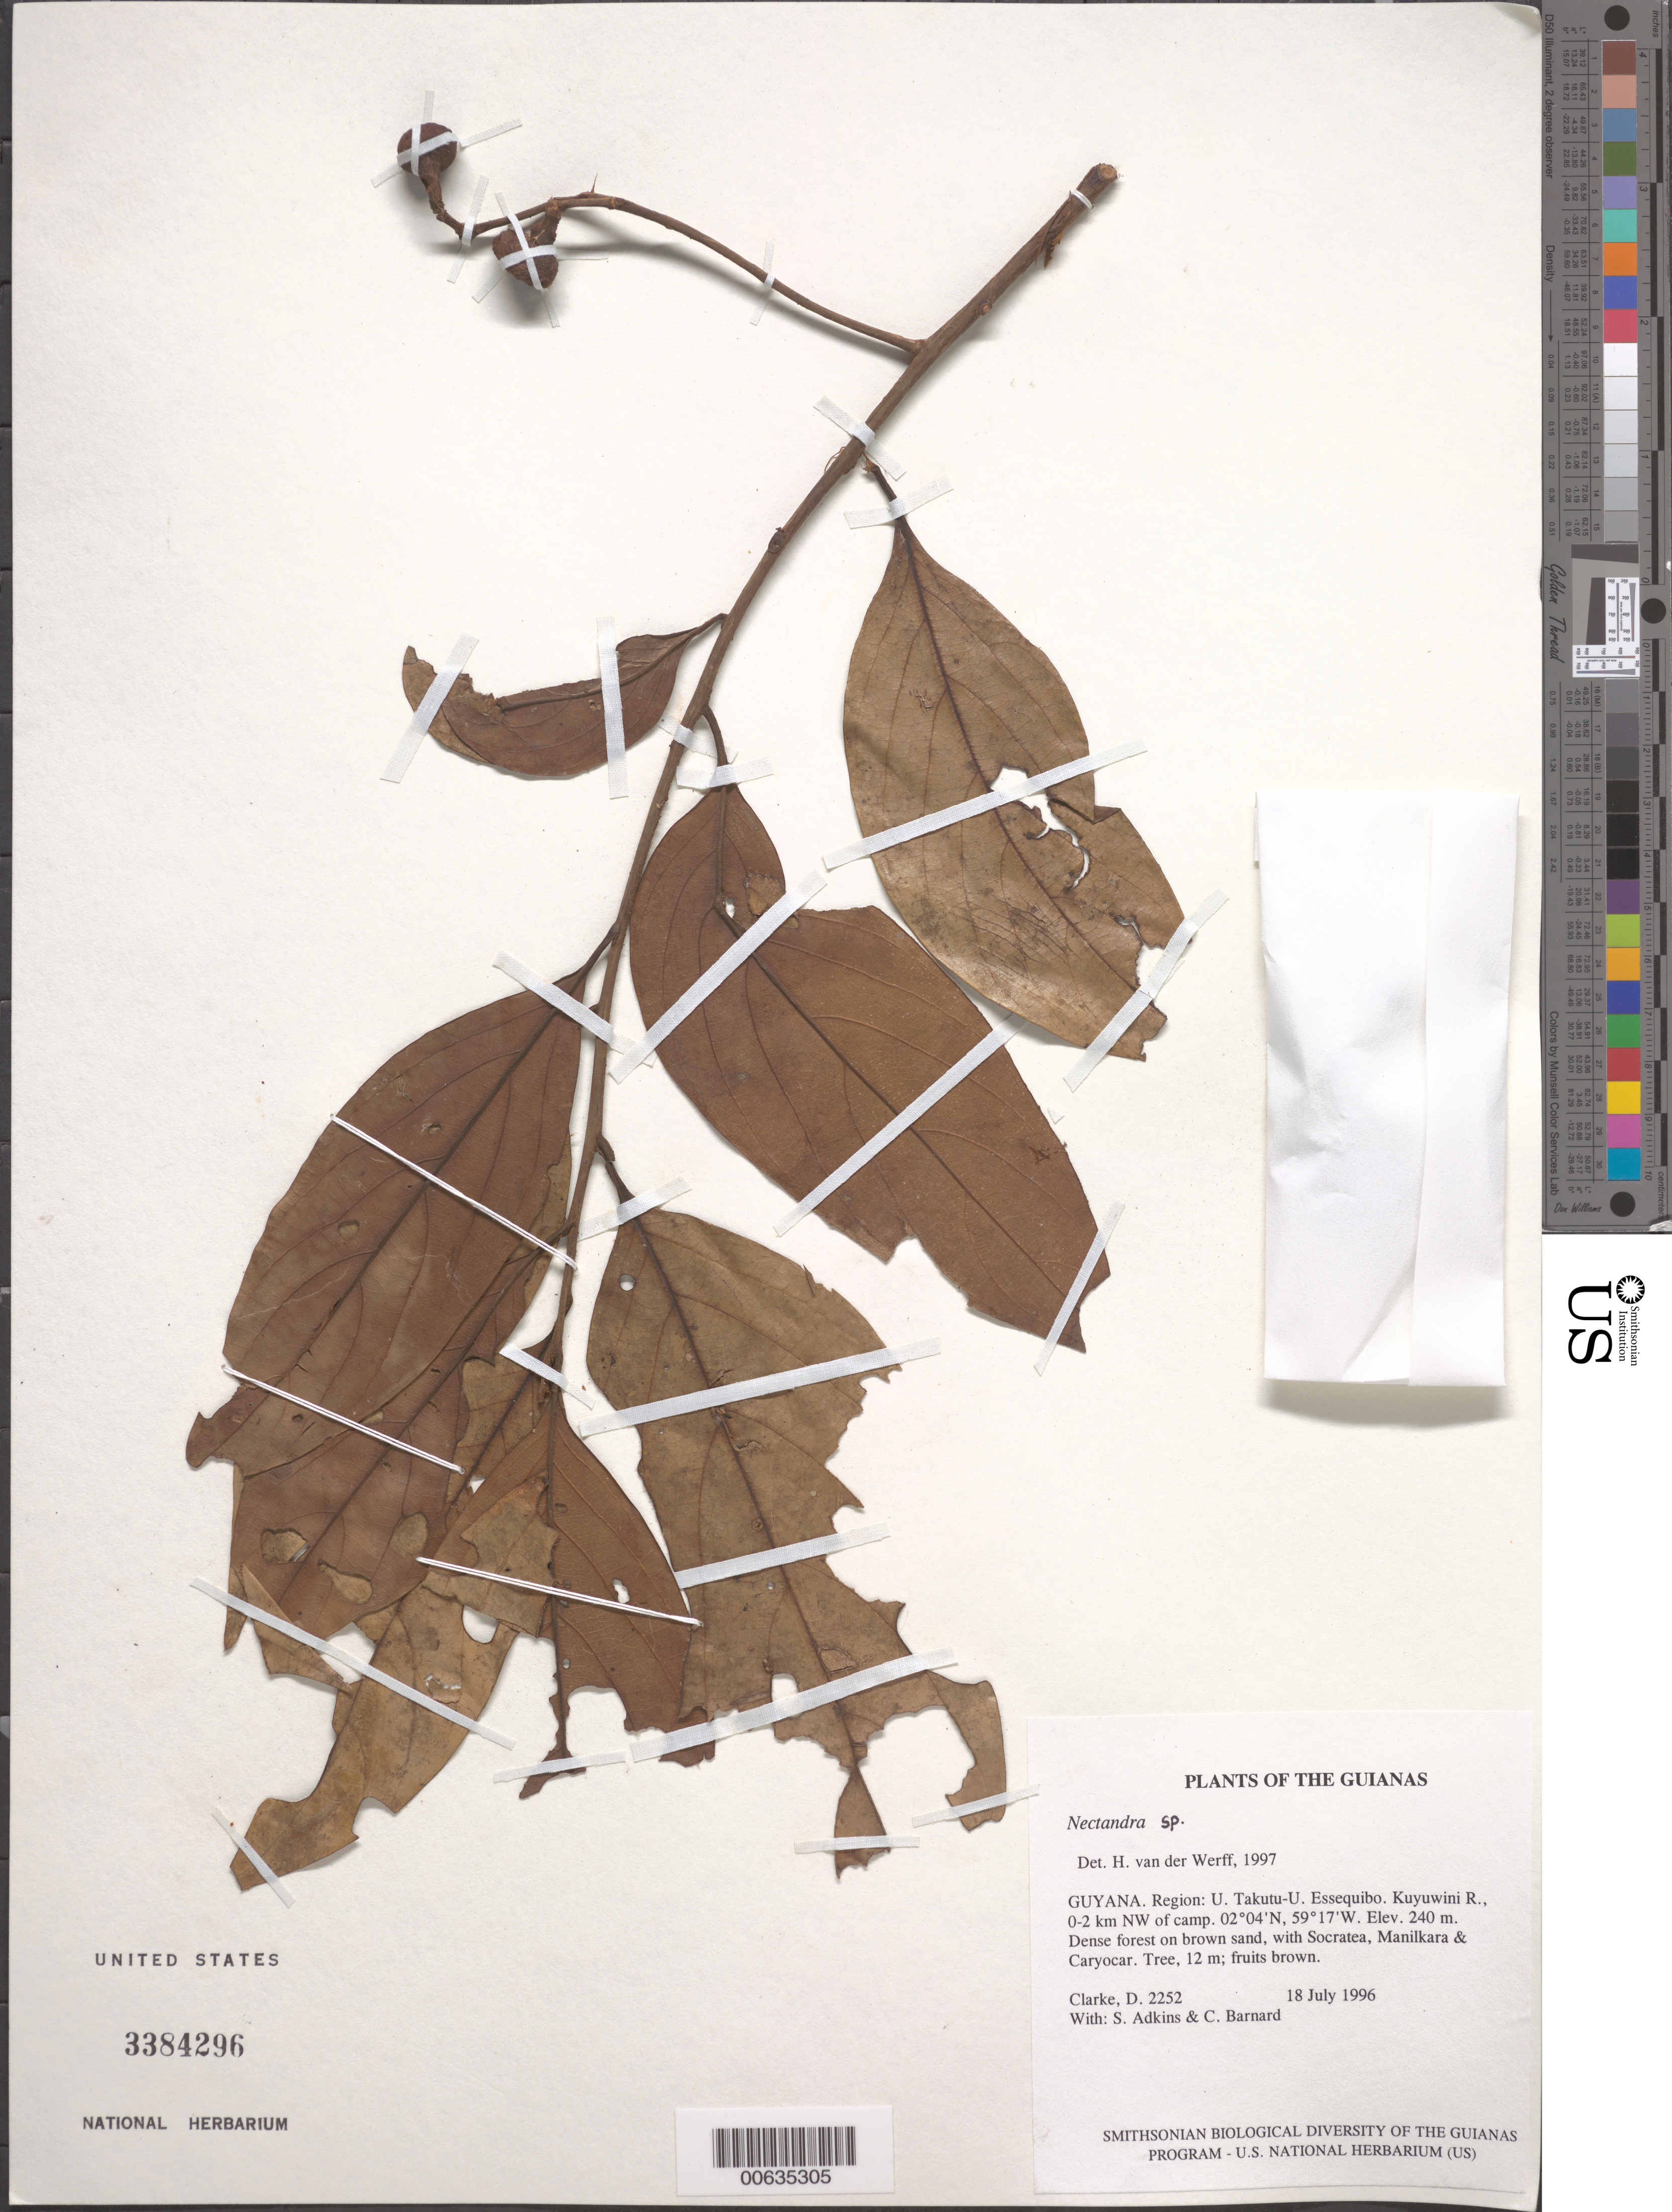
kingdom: Plantae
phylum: Tracheophyta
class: Magnoliopsida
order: Laurales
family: Lauraceae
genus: Nectandra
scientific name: Nectandra sp.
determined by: van der Werff, H., (MO), Missouri Botanical Garden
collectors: H. D. Clarke, S. Adkins & C. Bernard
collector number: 2252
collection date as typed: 18 July 1996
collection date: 1996-07-18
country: Guyana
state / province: U. Takutu-U. Essequibo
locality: Kuyuwini R., 0-2 km NW of camp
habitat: Dense forest on brown sand, with Socratea, Manilkara & Caryocar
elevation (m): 240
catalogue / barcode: US 3384296